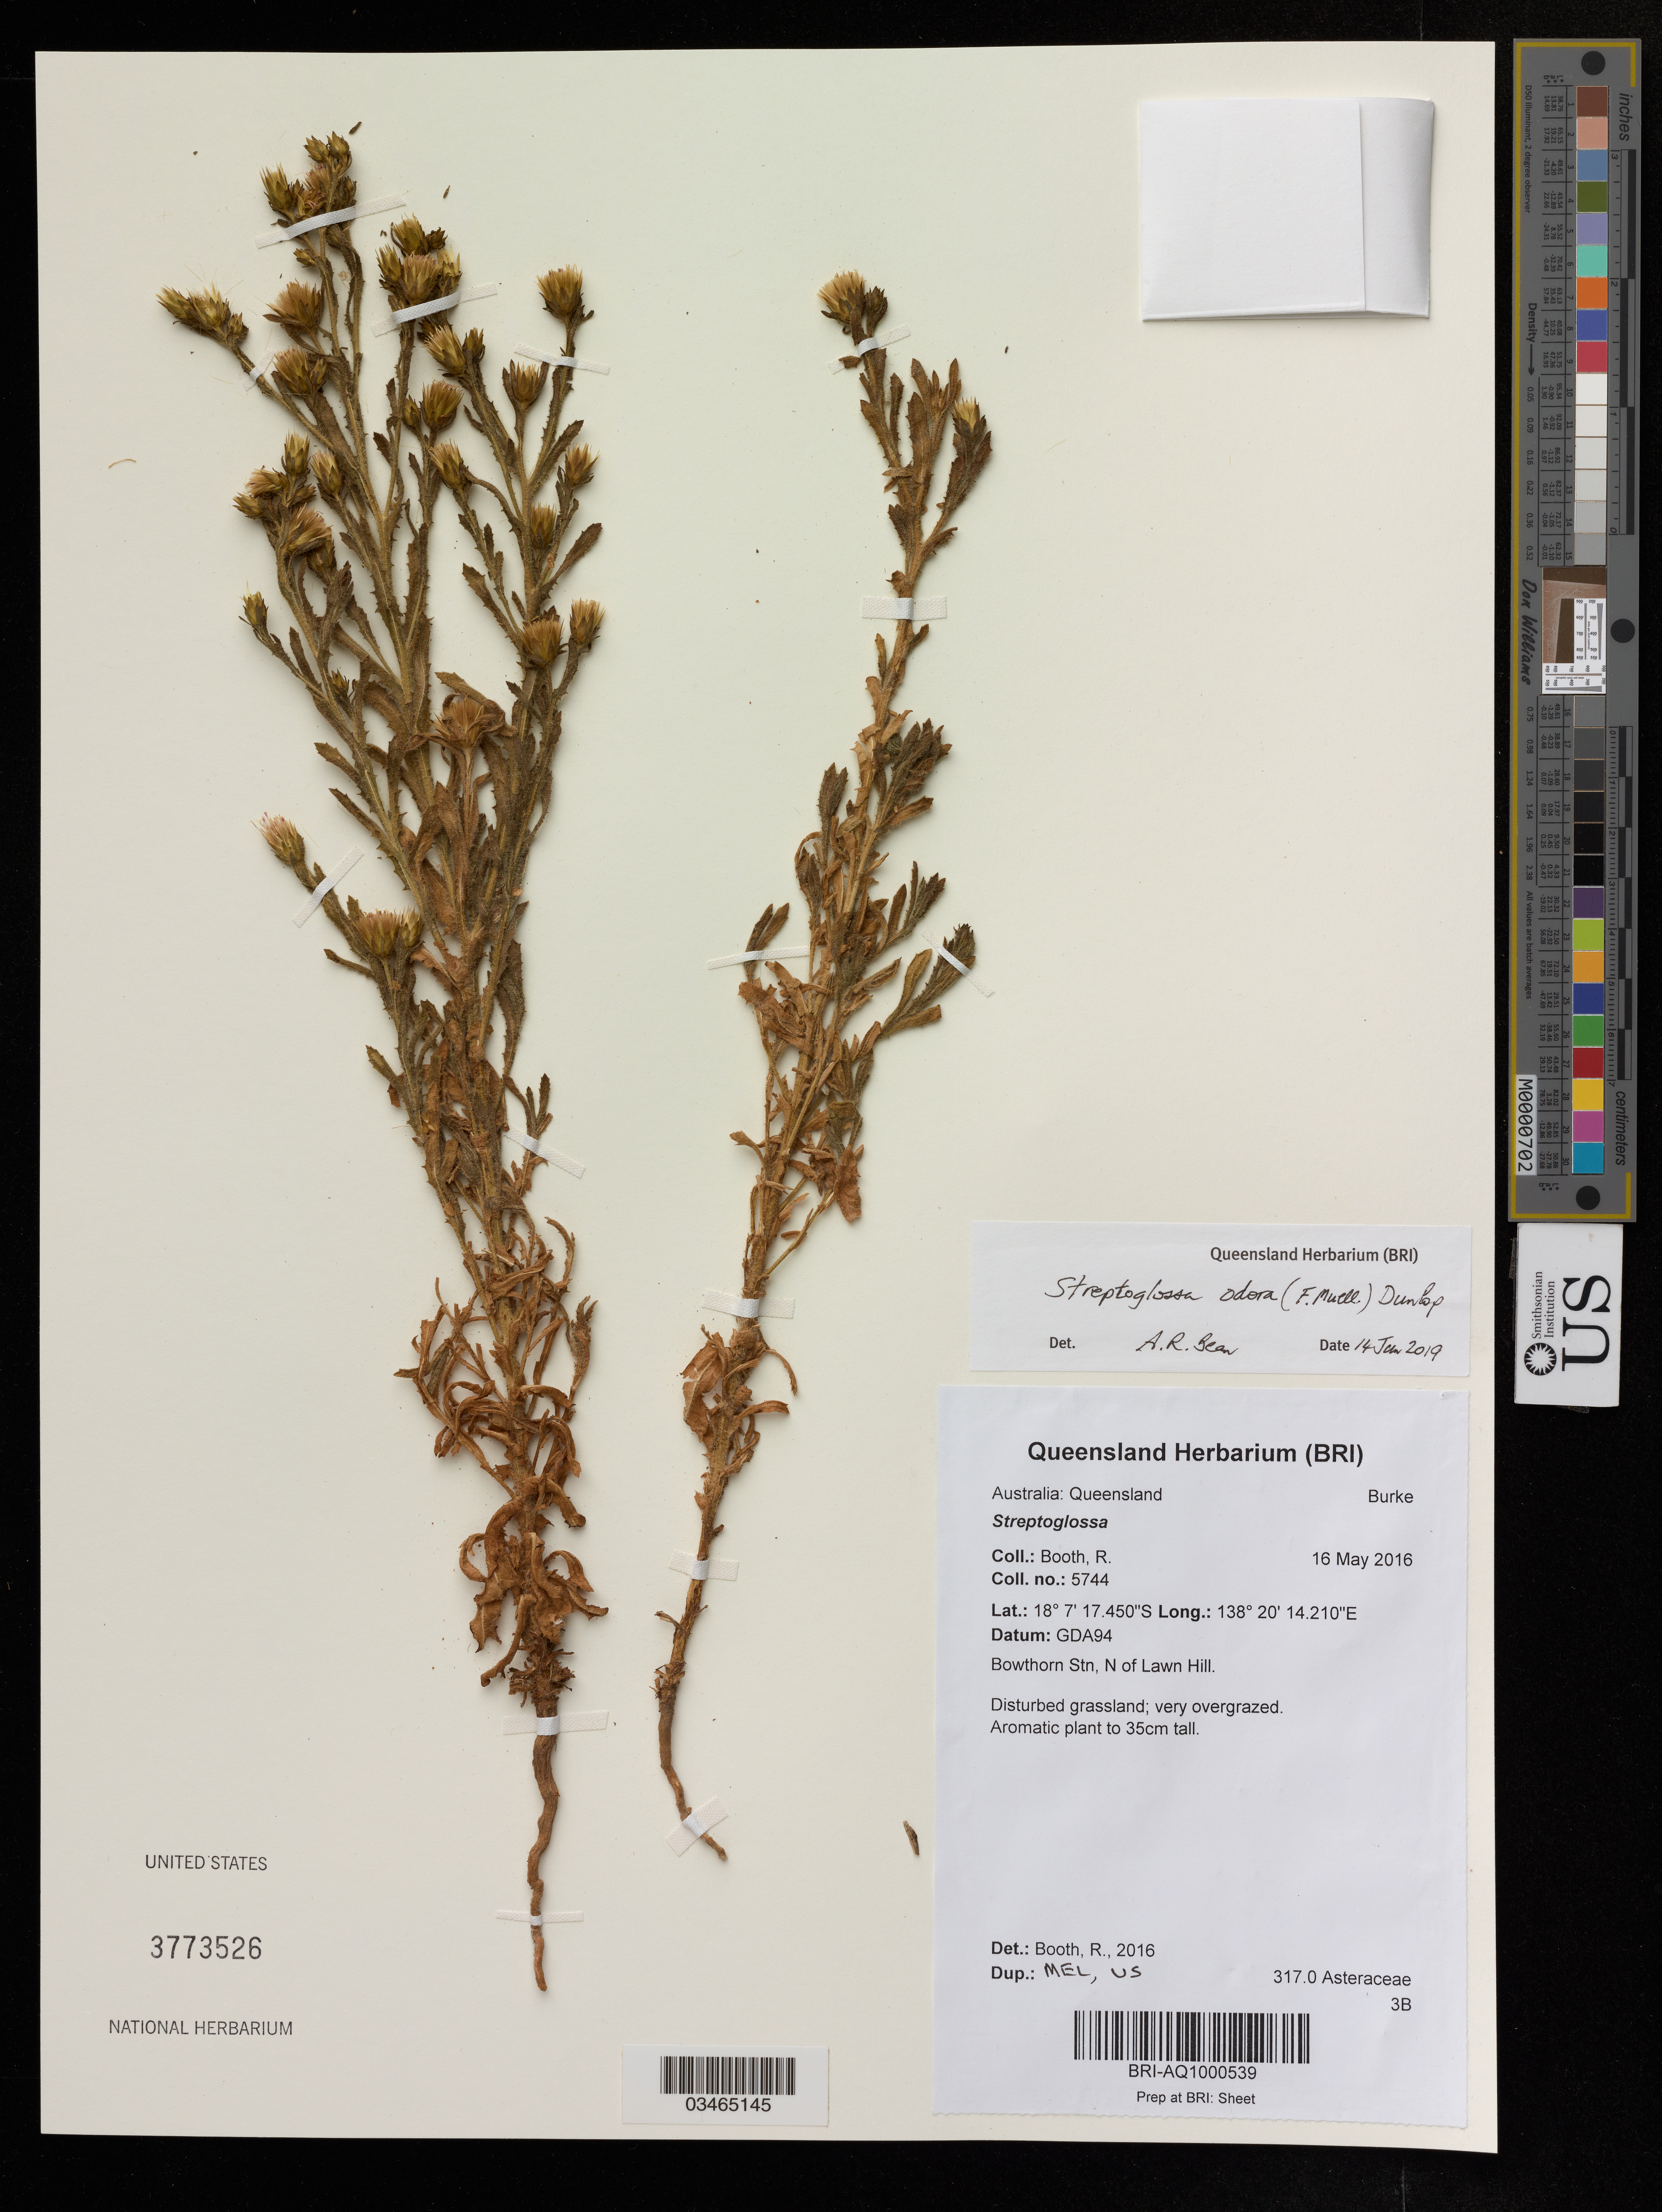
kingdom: Plantae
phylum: Tracheophyta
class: Magnoliopsida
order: Asterales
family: Asteraceae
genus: Streptoglossa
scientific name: Streptoglossa odora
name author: (F. Muell.) Dunlop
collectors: R. Booth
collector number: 5744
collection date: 2016-05-16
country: Australia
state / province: Queensland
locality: Burke, Bowthorn Stn, N of Lawn Hill.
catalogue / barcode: US 3773526